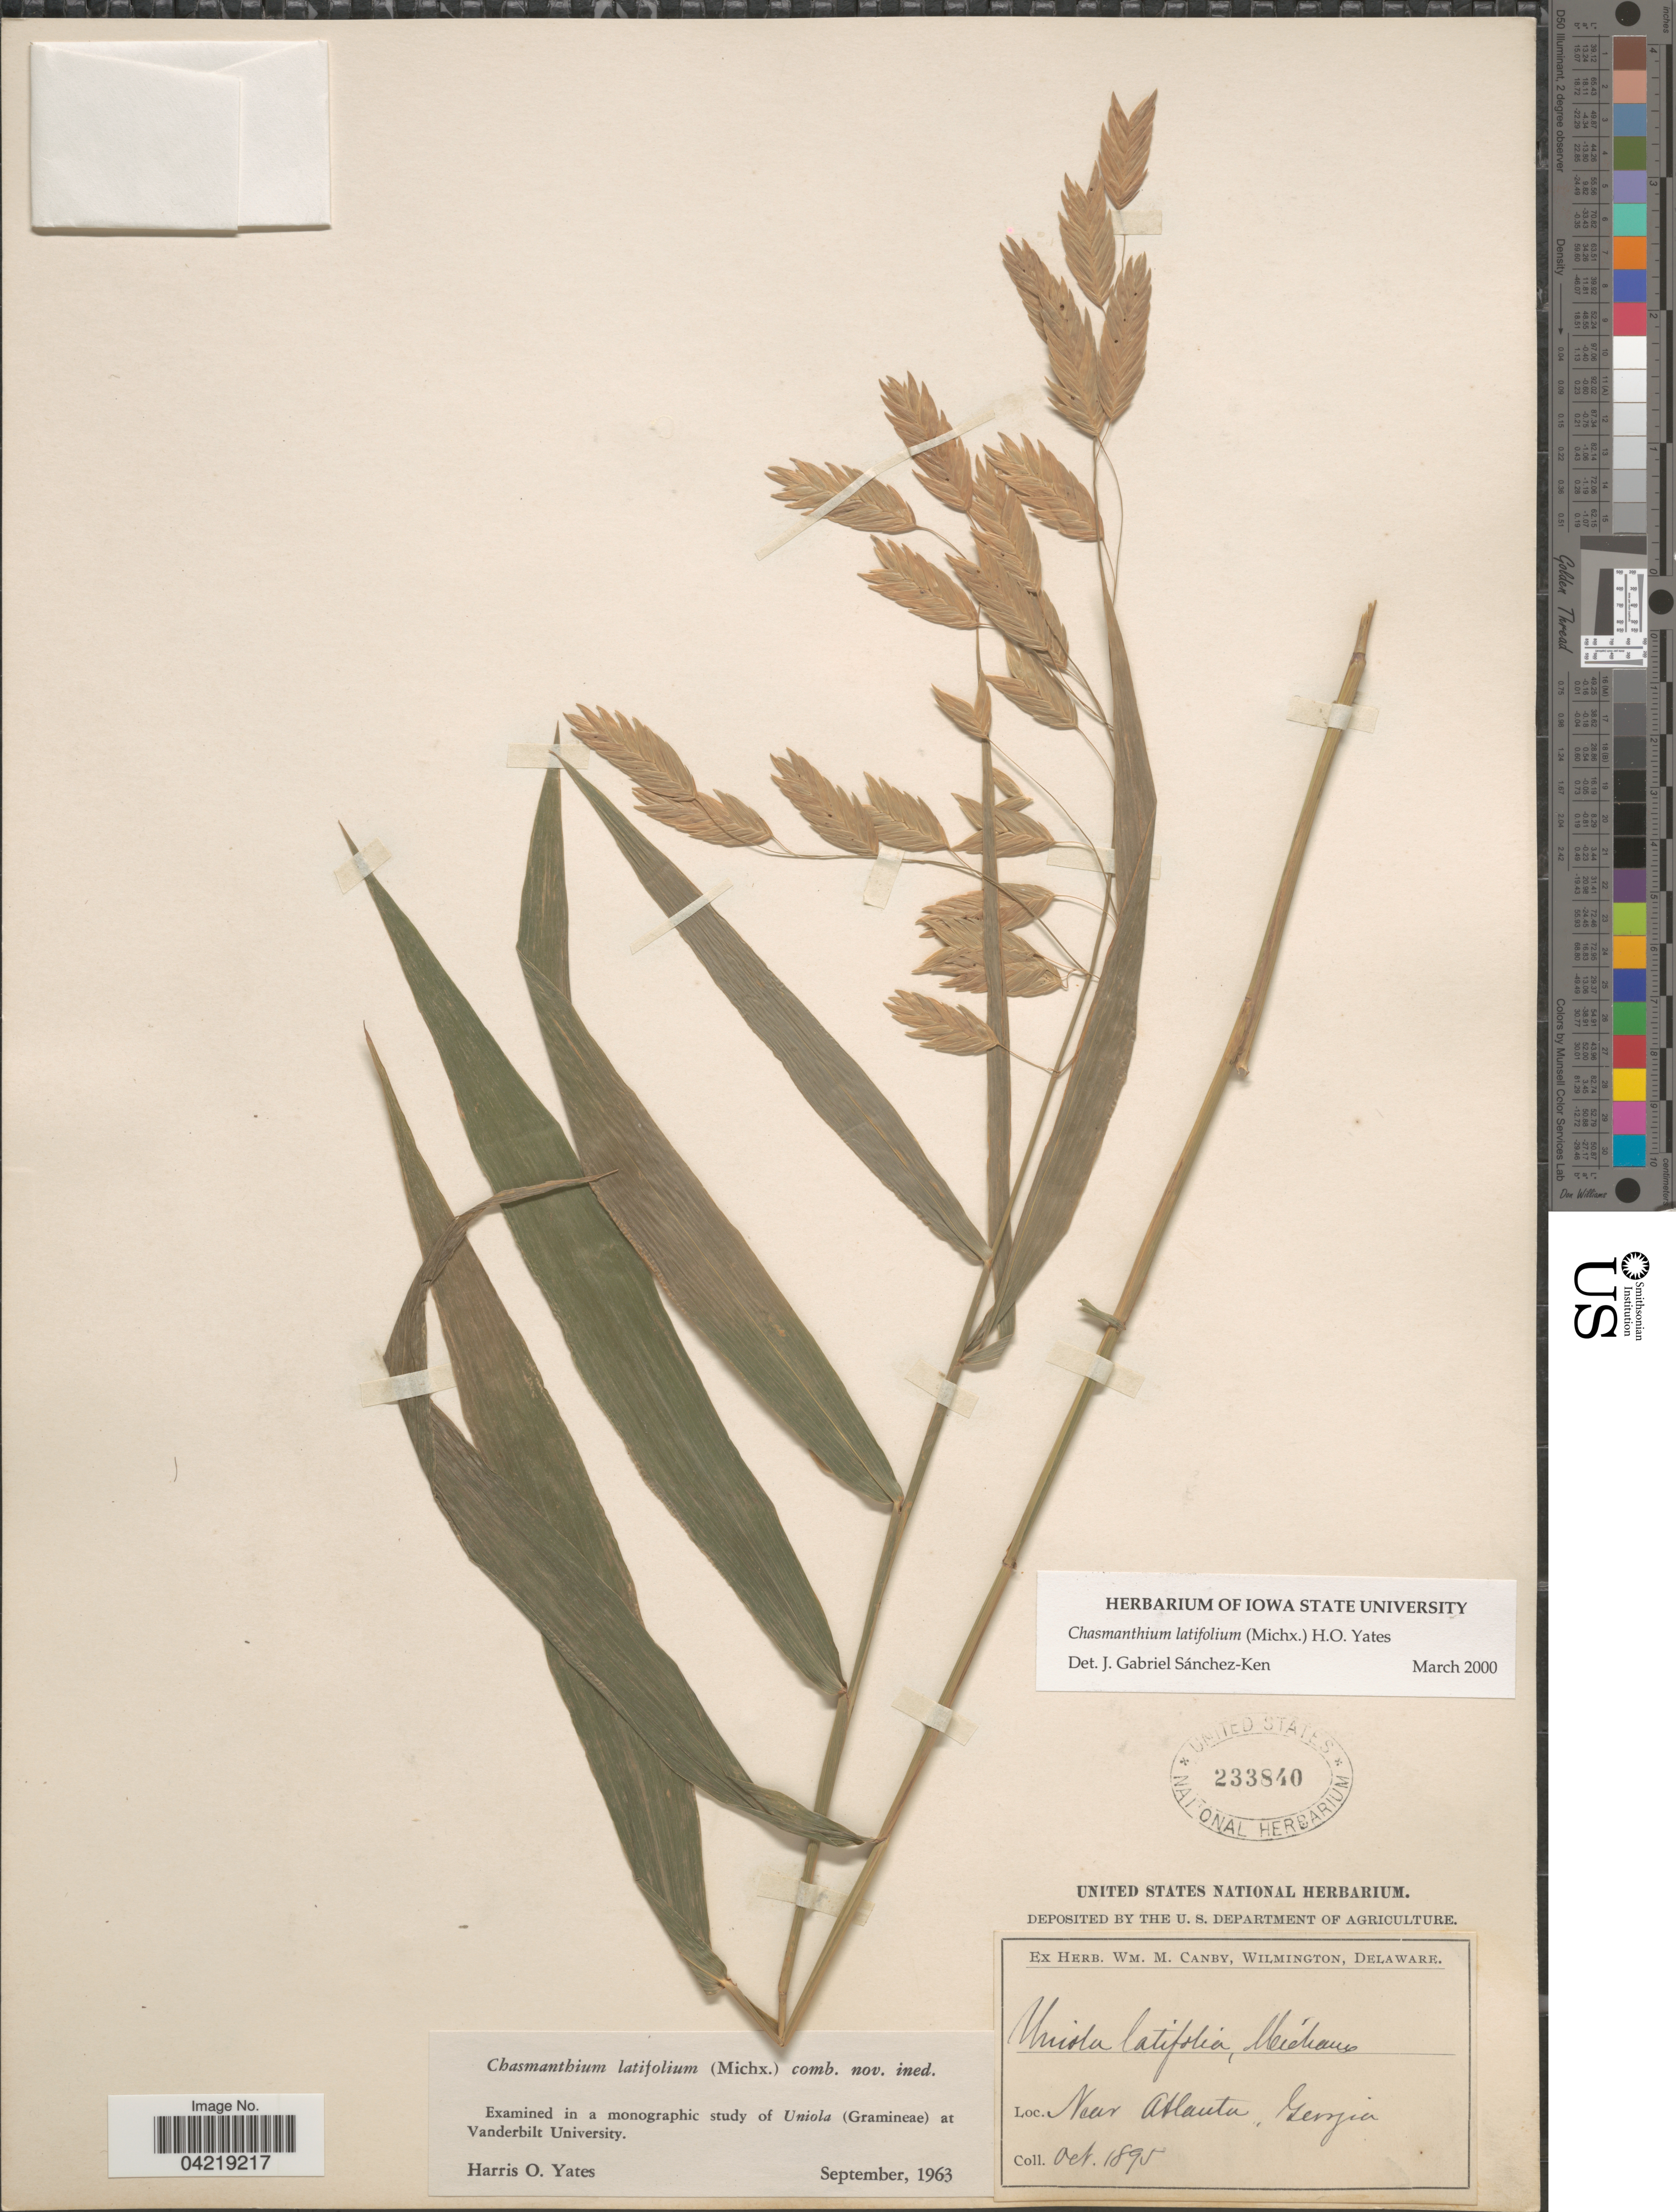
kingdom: Plantae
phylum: Tracheophyta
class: Liliopsida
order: Poales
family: Poaceae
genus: Chasmanthium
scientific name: Chasmanthium latifolium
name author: (Michx.) H.O. Yates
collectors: ex herb. W.M. Canby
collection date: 1895-10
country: United States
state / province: Georgia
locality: Near Atlanta.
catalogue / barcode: US 233840